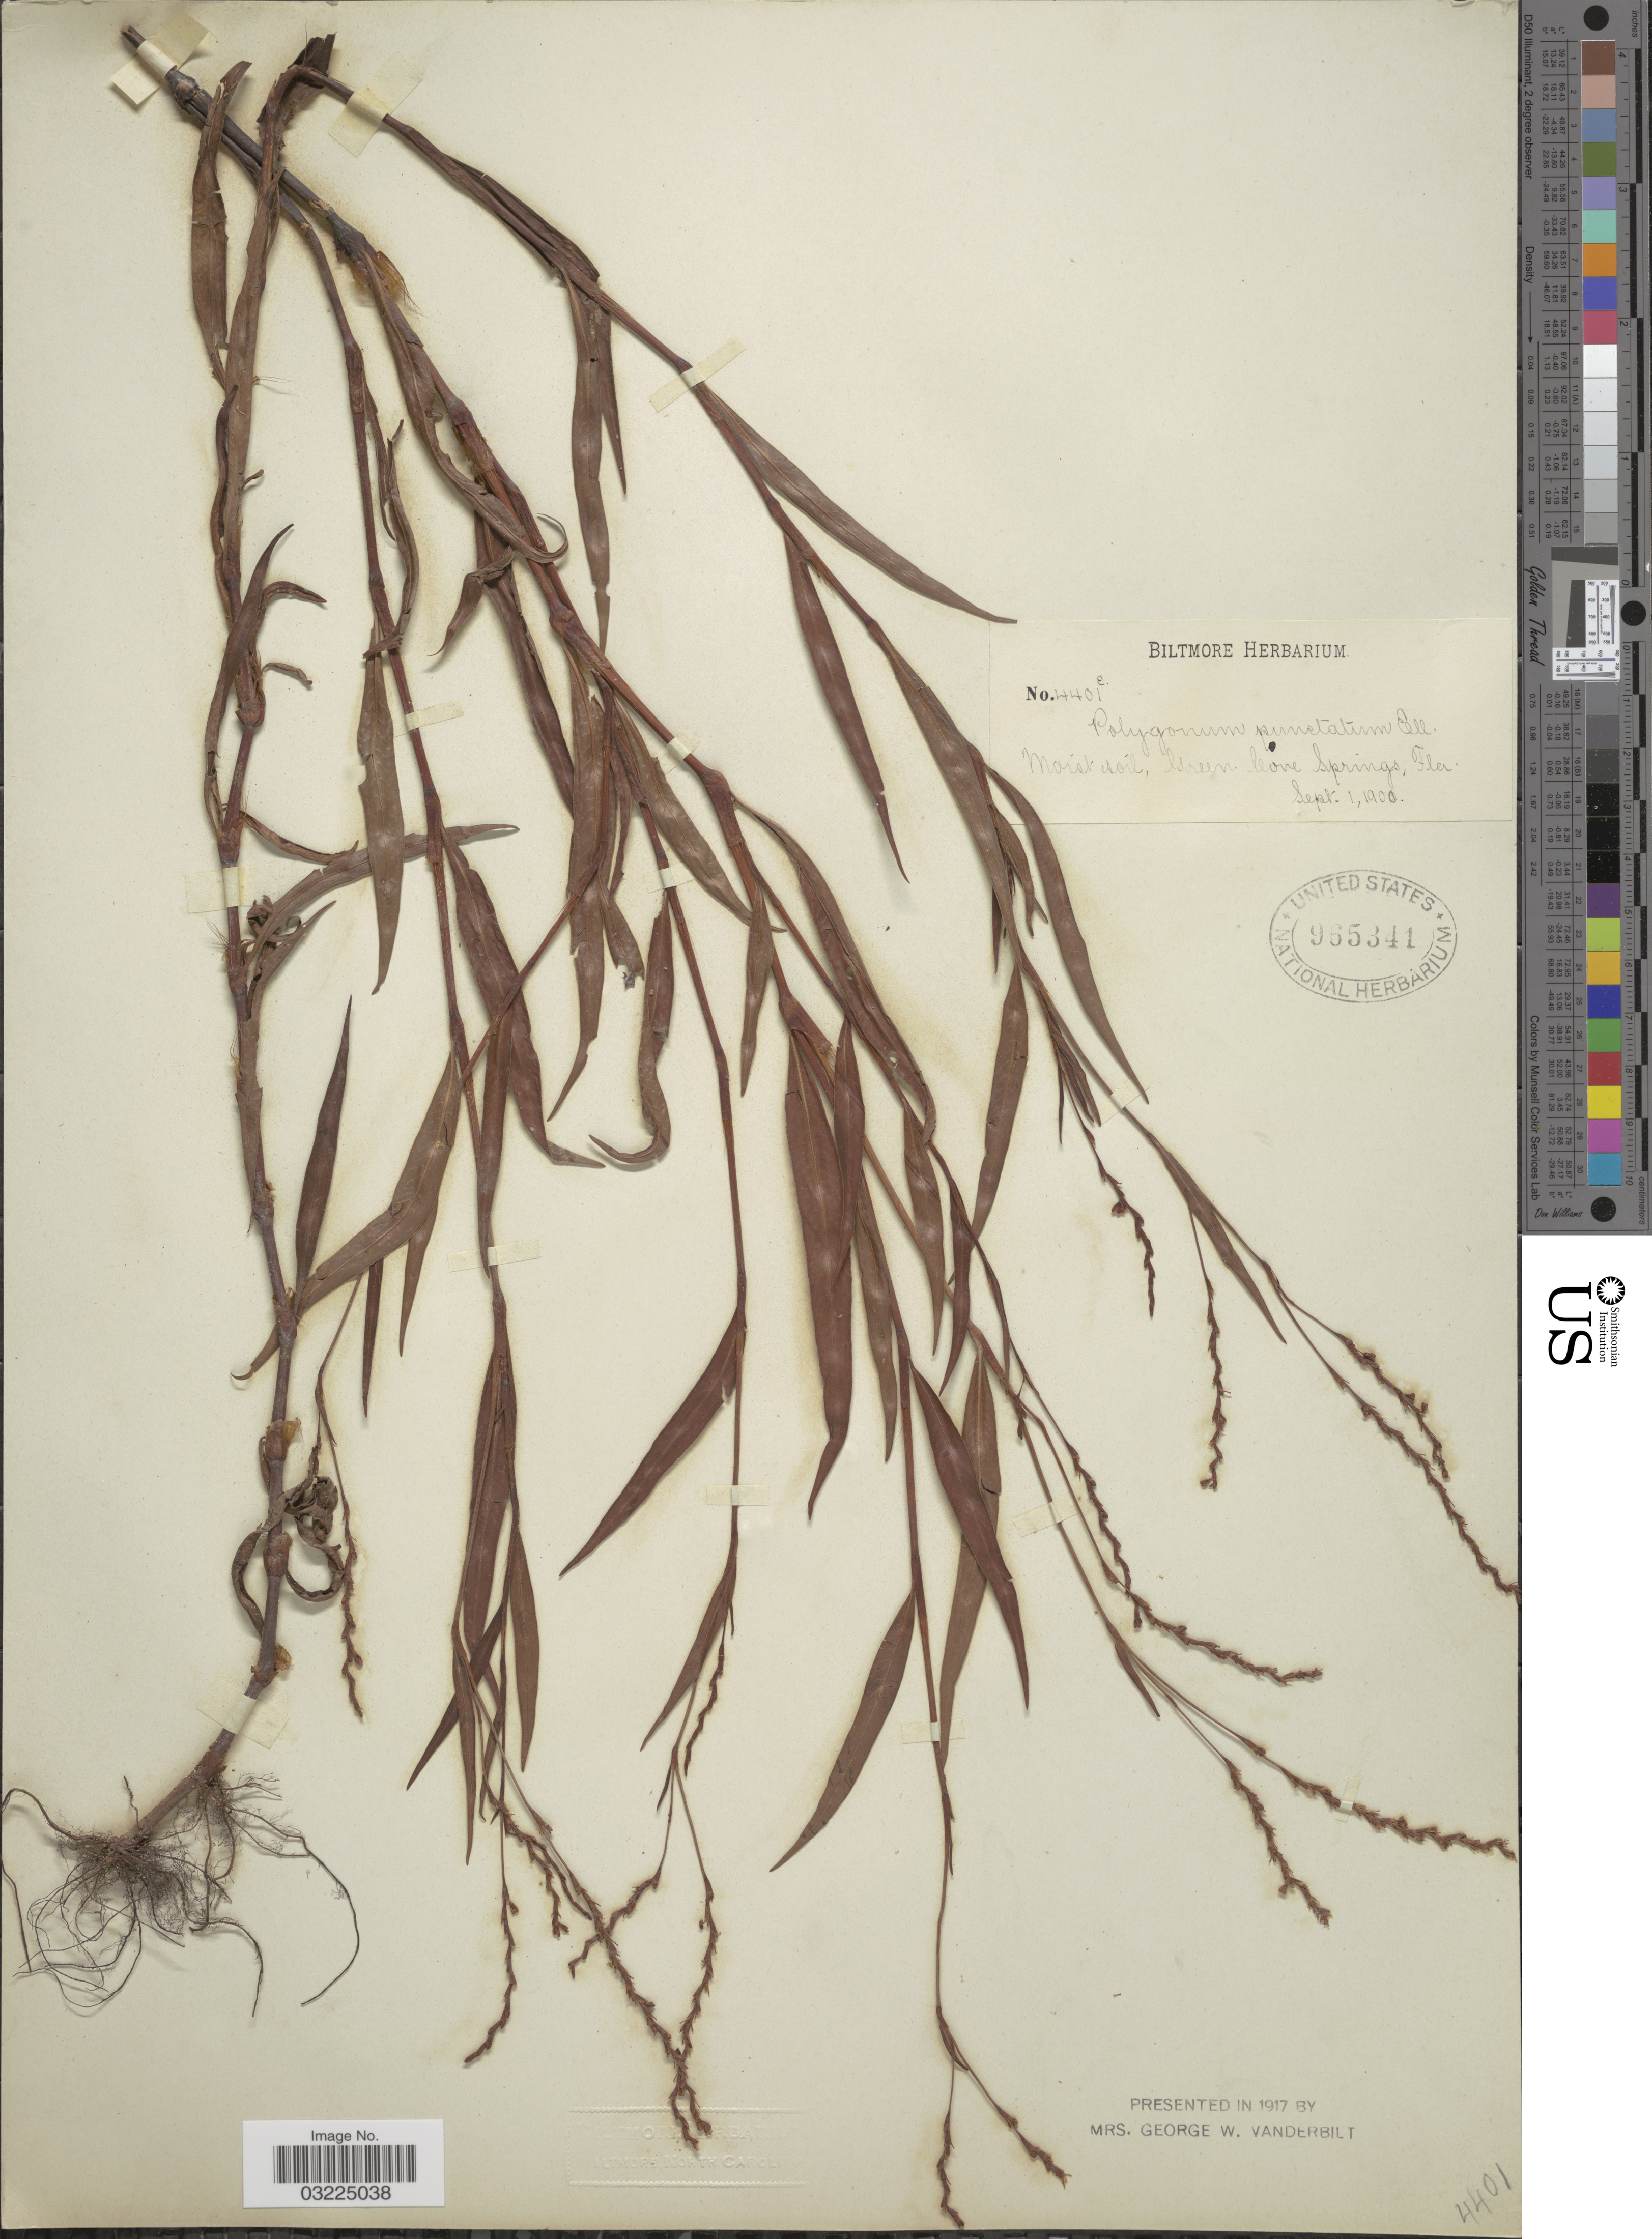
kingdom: Plantae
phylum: Tracheophyta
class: Magnoliopsida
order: Caryophyllales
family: Polygonaceae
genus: Persicaria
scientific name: Persicaria punctata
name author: (Elliott) Small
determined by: Atha, D. E.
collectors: ex herb. Biltmore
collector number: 4401e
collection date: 1900-09-01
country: United States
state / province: Florida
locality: Green Cove Springs.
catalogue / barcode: US 965341